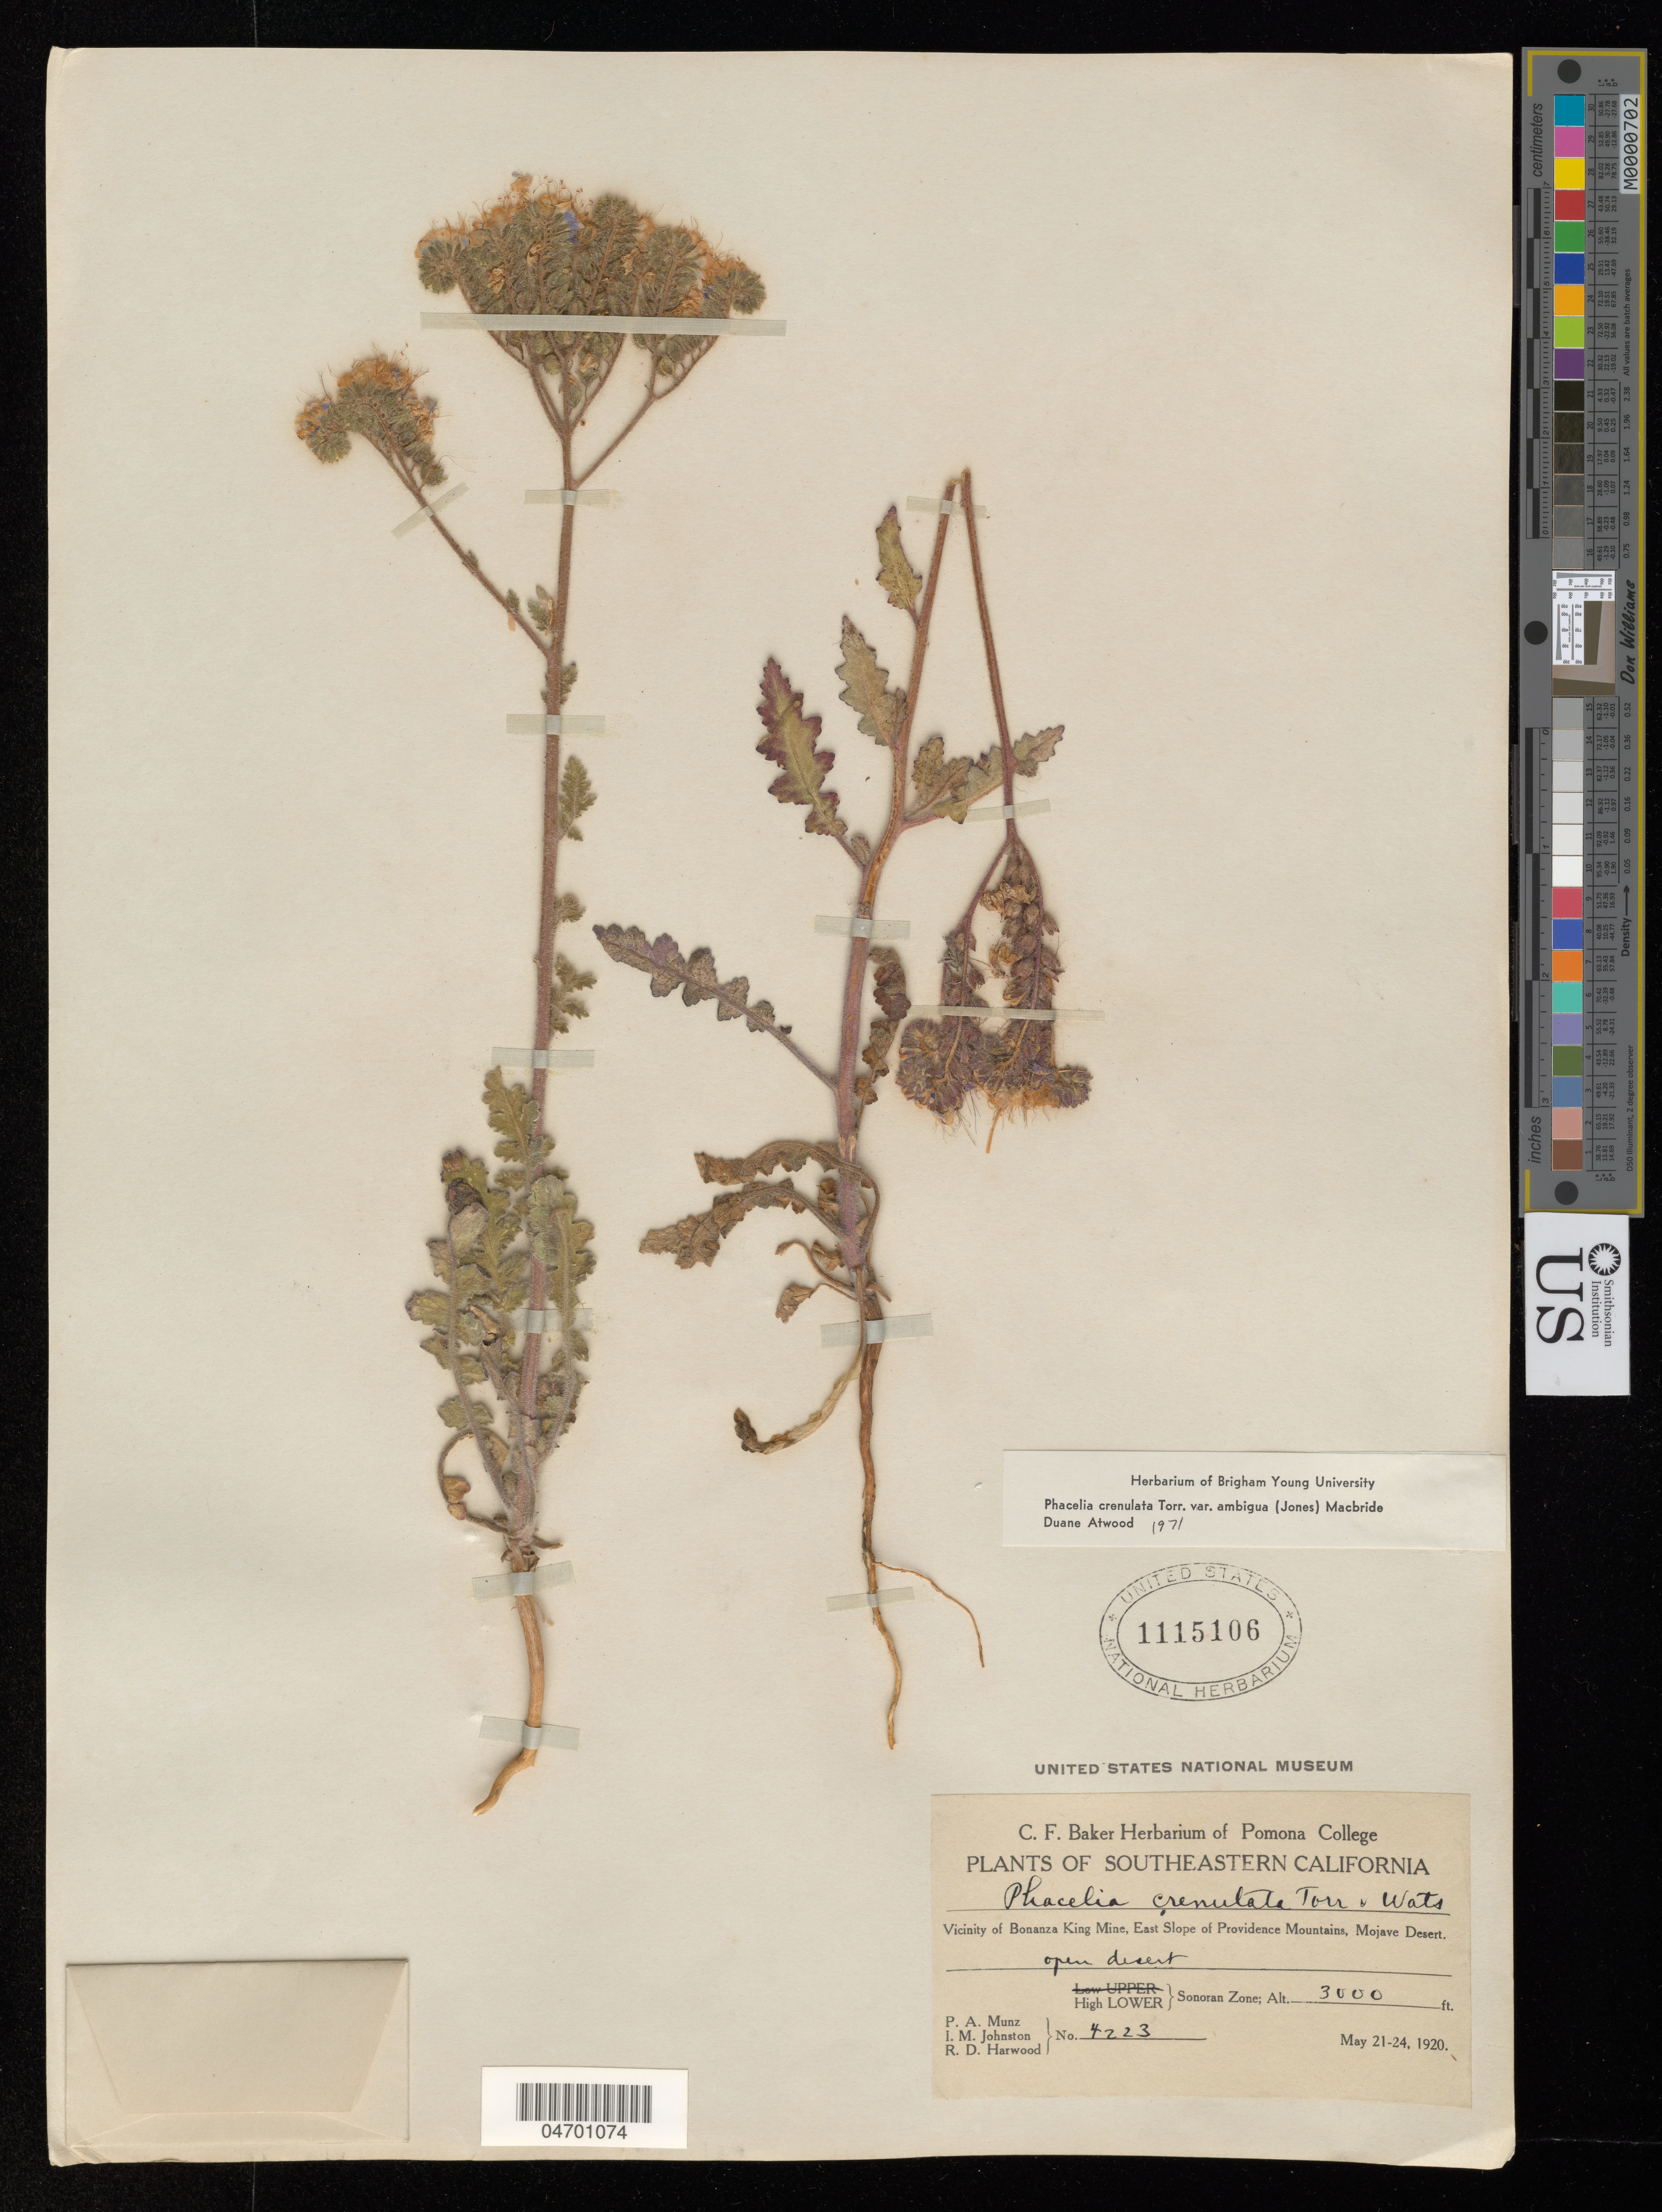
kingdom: Plantae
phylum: Tracheophyta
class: Magnoliopsida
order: Boraginales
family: Hydrophyllaceae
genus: Phacelia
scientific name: Phacelia crenulata var. ambigua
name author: (M.E. Jones) J.F. Macbr.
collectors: P. A. Munz, I.M. Johnston & R. Harwood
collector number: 4223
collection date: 1920-05-21/1920-05-24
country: United States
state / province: California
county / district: San Bernardino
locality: Southeastern California. Vicinity of Bonanza King Mine, East Slope of Providence Mountains, Mojave Desert. High Lower Sonoran Zone.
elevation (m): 914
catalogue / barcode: US 1115106